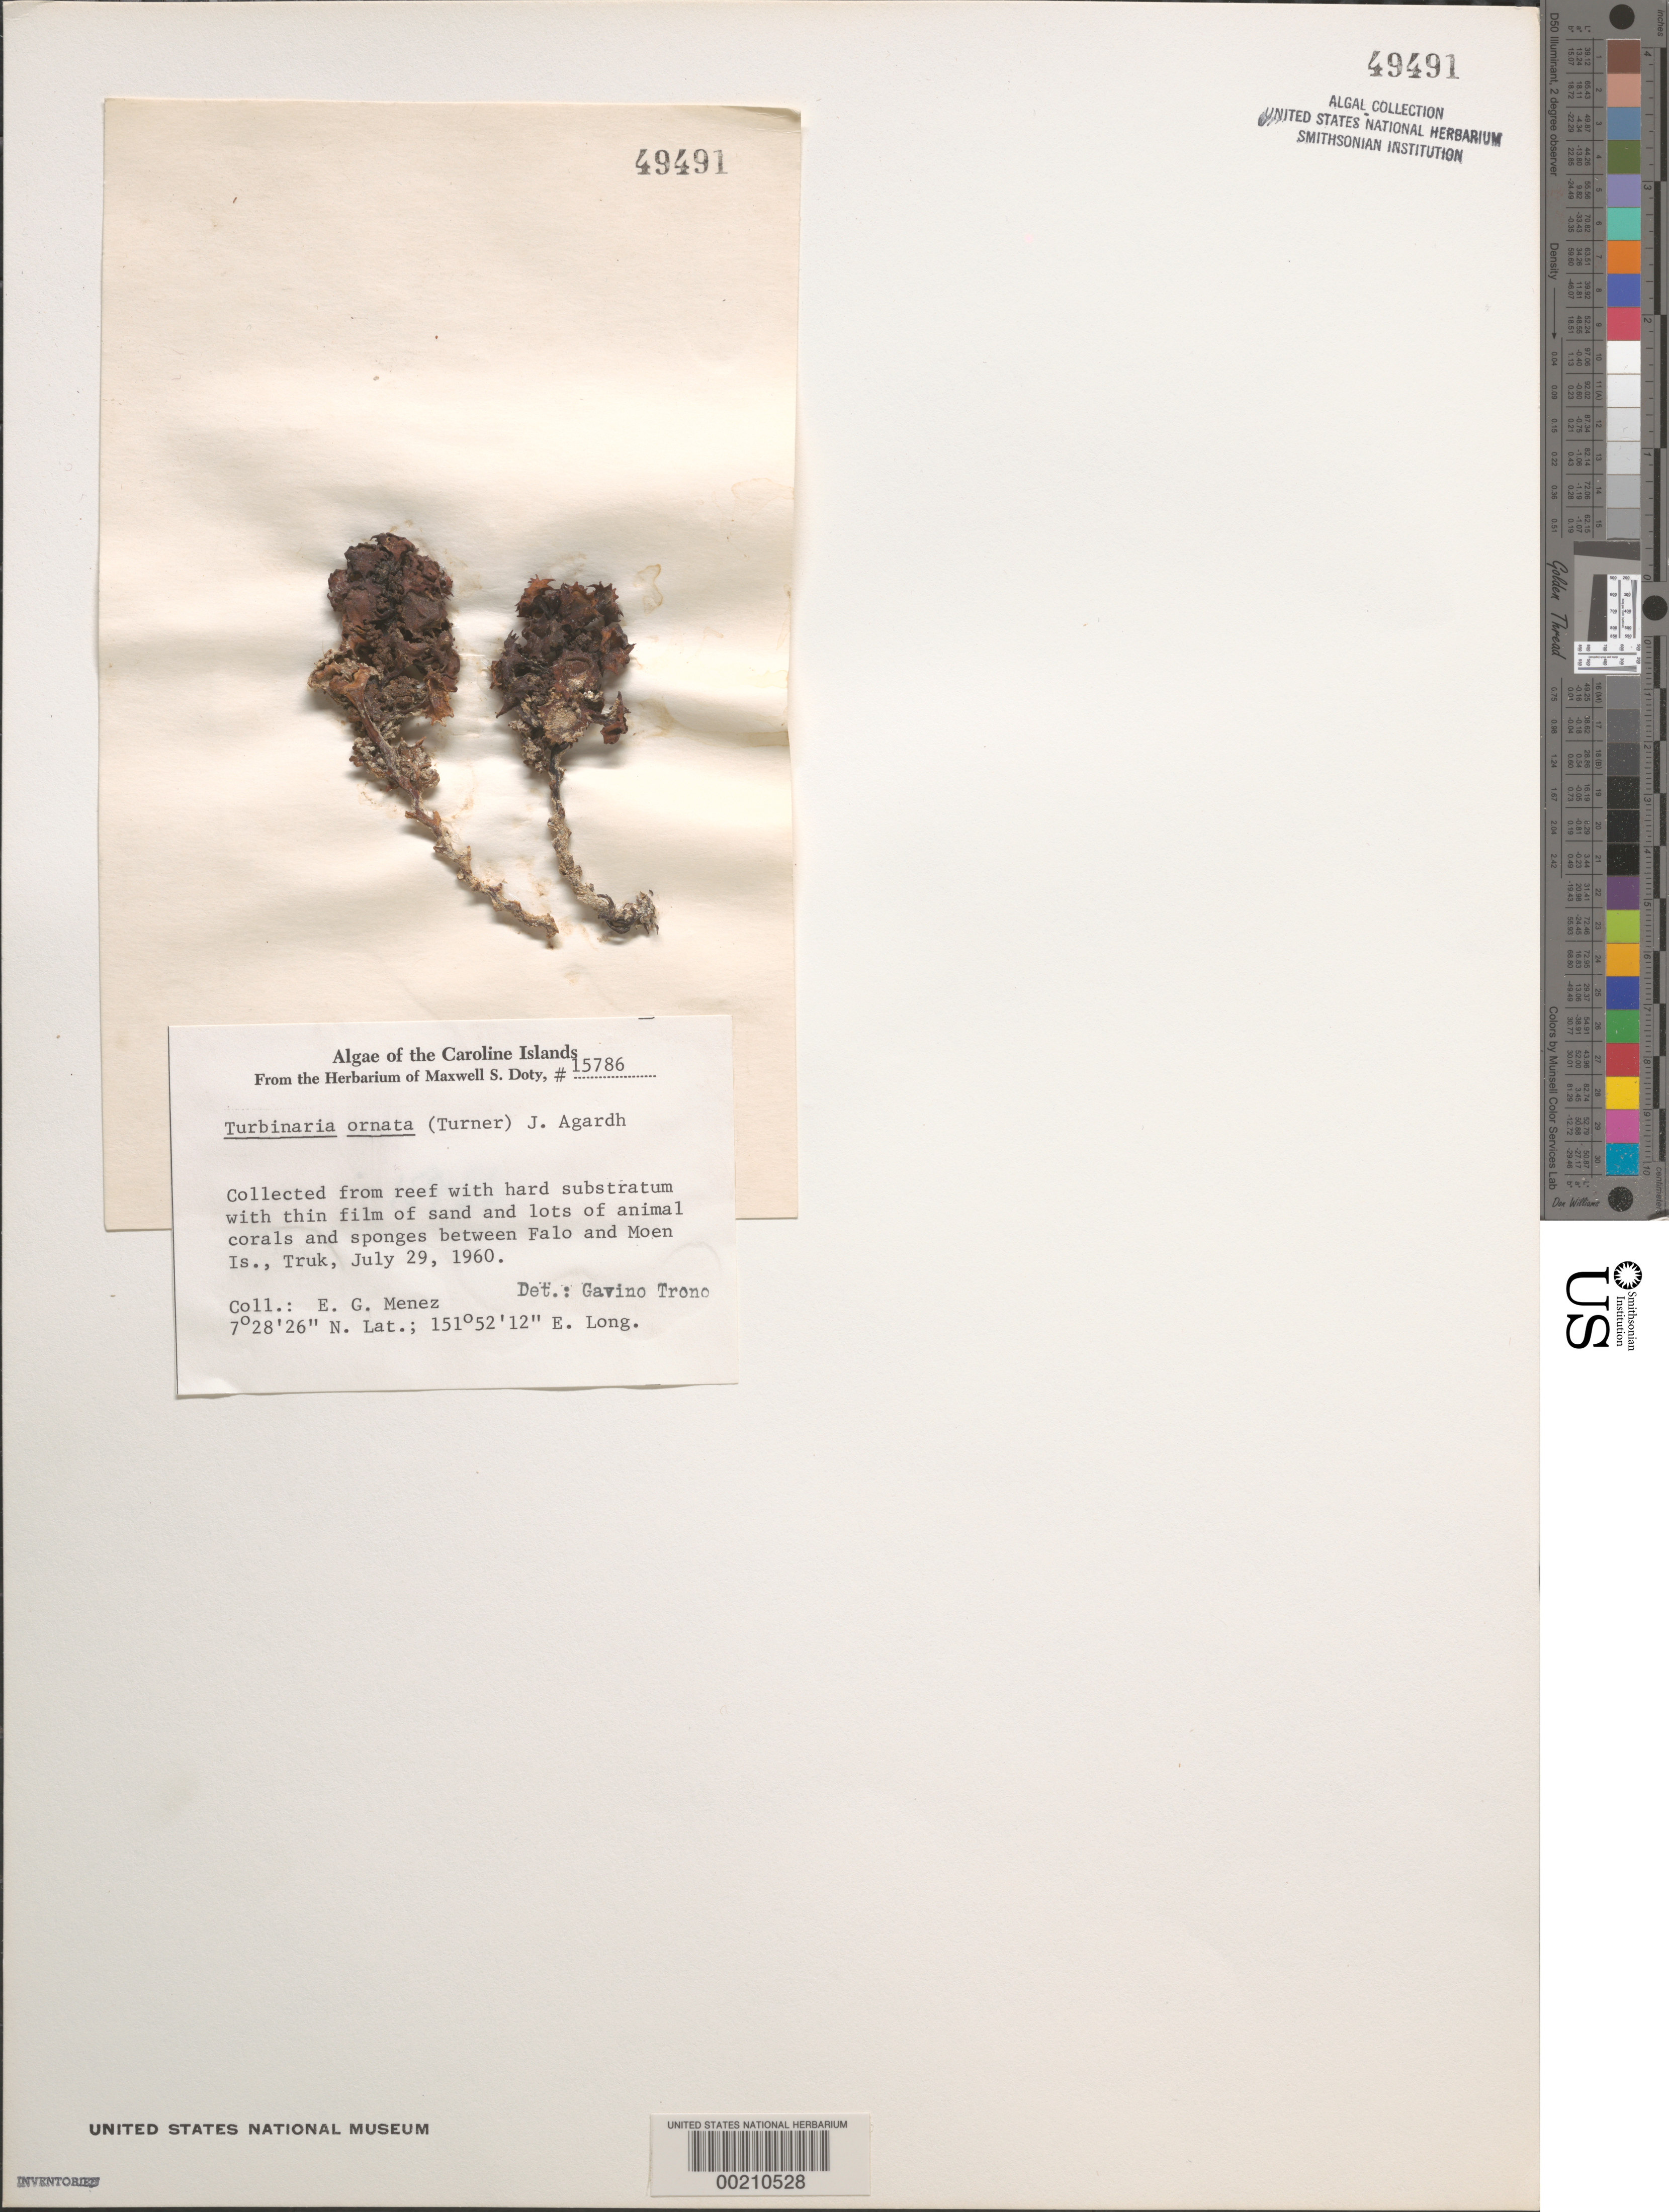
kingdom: Chromista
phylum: Ochrophyta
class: Phaeophyceae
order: Fucales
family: Sargassaceae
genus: Turbinaria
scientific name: Turbinaria ornata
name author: (Turner) J. Agardh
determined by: Trono, Gavino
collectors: Meñez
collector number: MSD 15786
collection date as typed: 29 Jul 1960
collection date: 1960-07-29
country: Micronesia, Federated States of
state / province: Truk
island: Truk (Chuuk) Is.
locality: Reef between Falo Islet and Moen Islet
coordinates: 7 28' 26" N, 151 52' 12" E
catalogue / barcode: US 49491